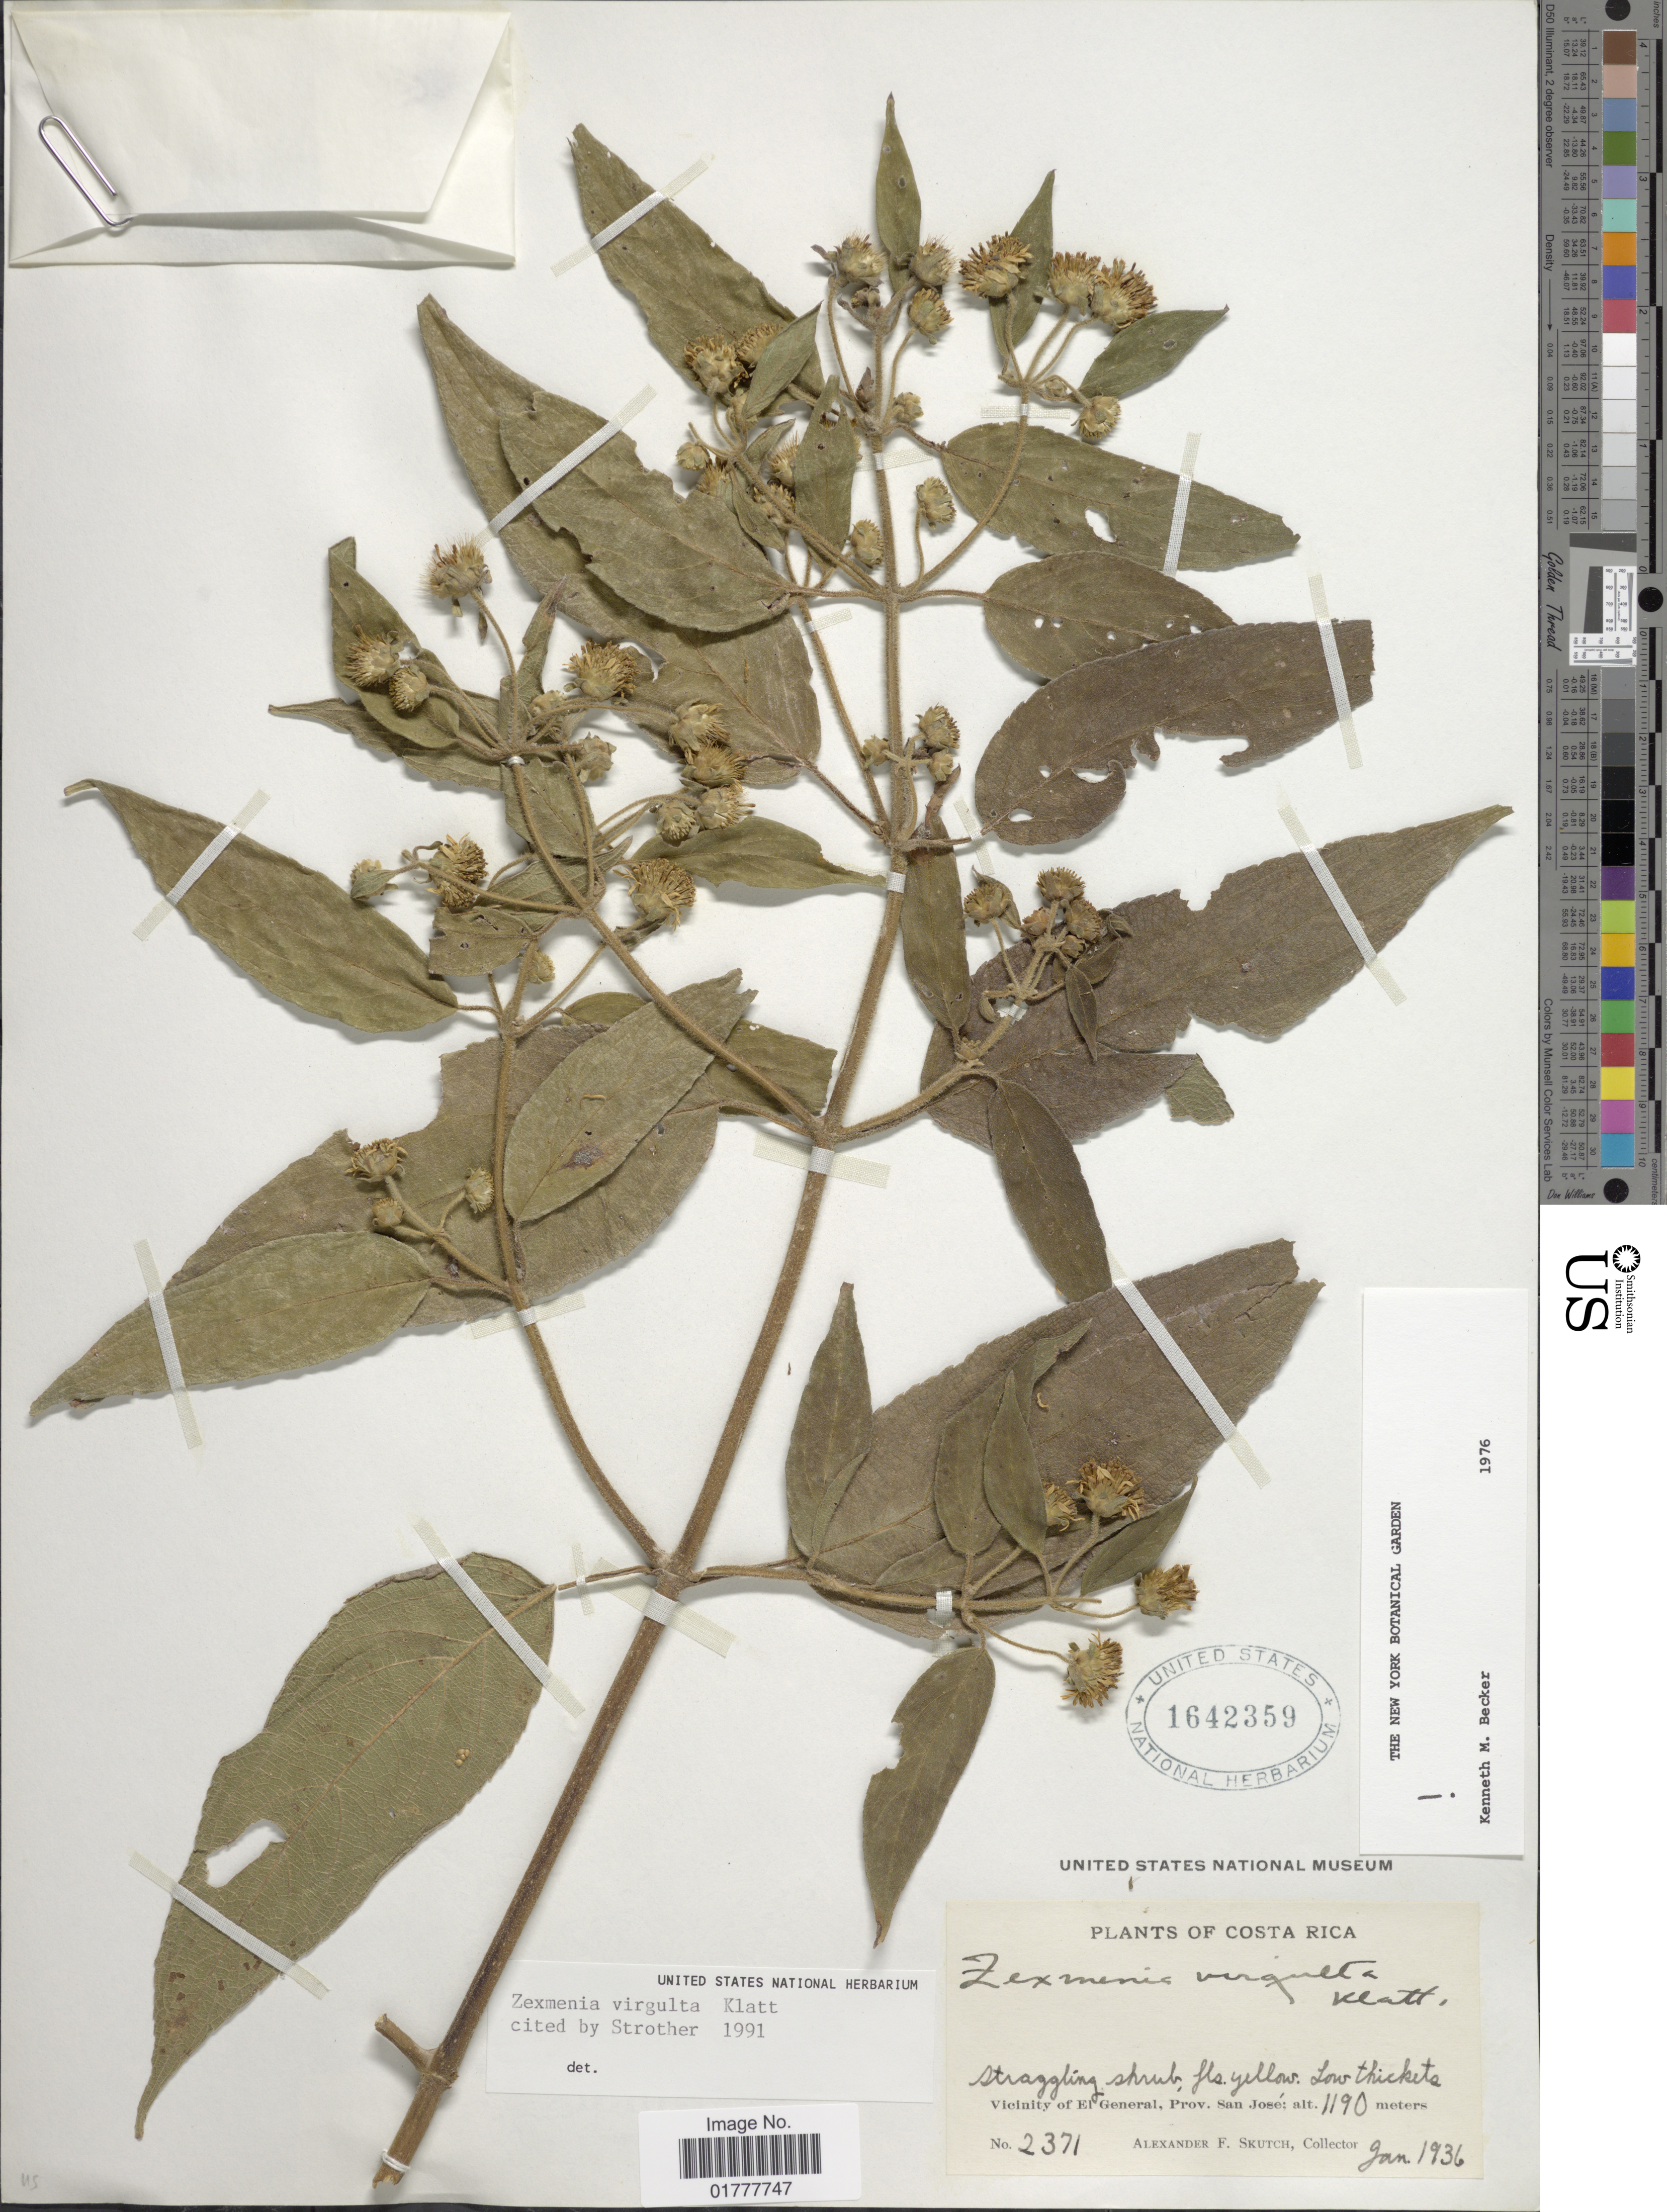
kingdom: Plantae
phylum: Tracheophyta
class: Magnoliopsida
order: Asterales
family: Asteraceae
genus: Zexmenia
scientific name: Zexmenia virgulta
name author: Klatt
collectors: A. F. Skutch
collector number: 2371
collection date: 1936-01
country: Costa Rica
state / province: San José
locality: Costa Rica. Vicinity of El General, Prov. San Jose.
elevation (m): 1190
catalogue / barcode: US 1642359